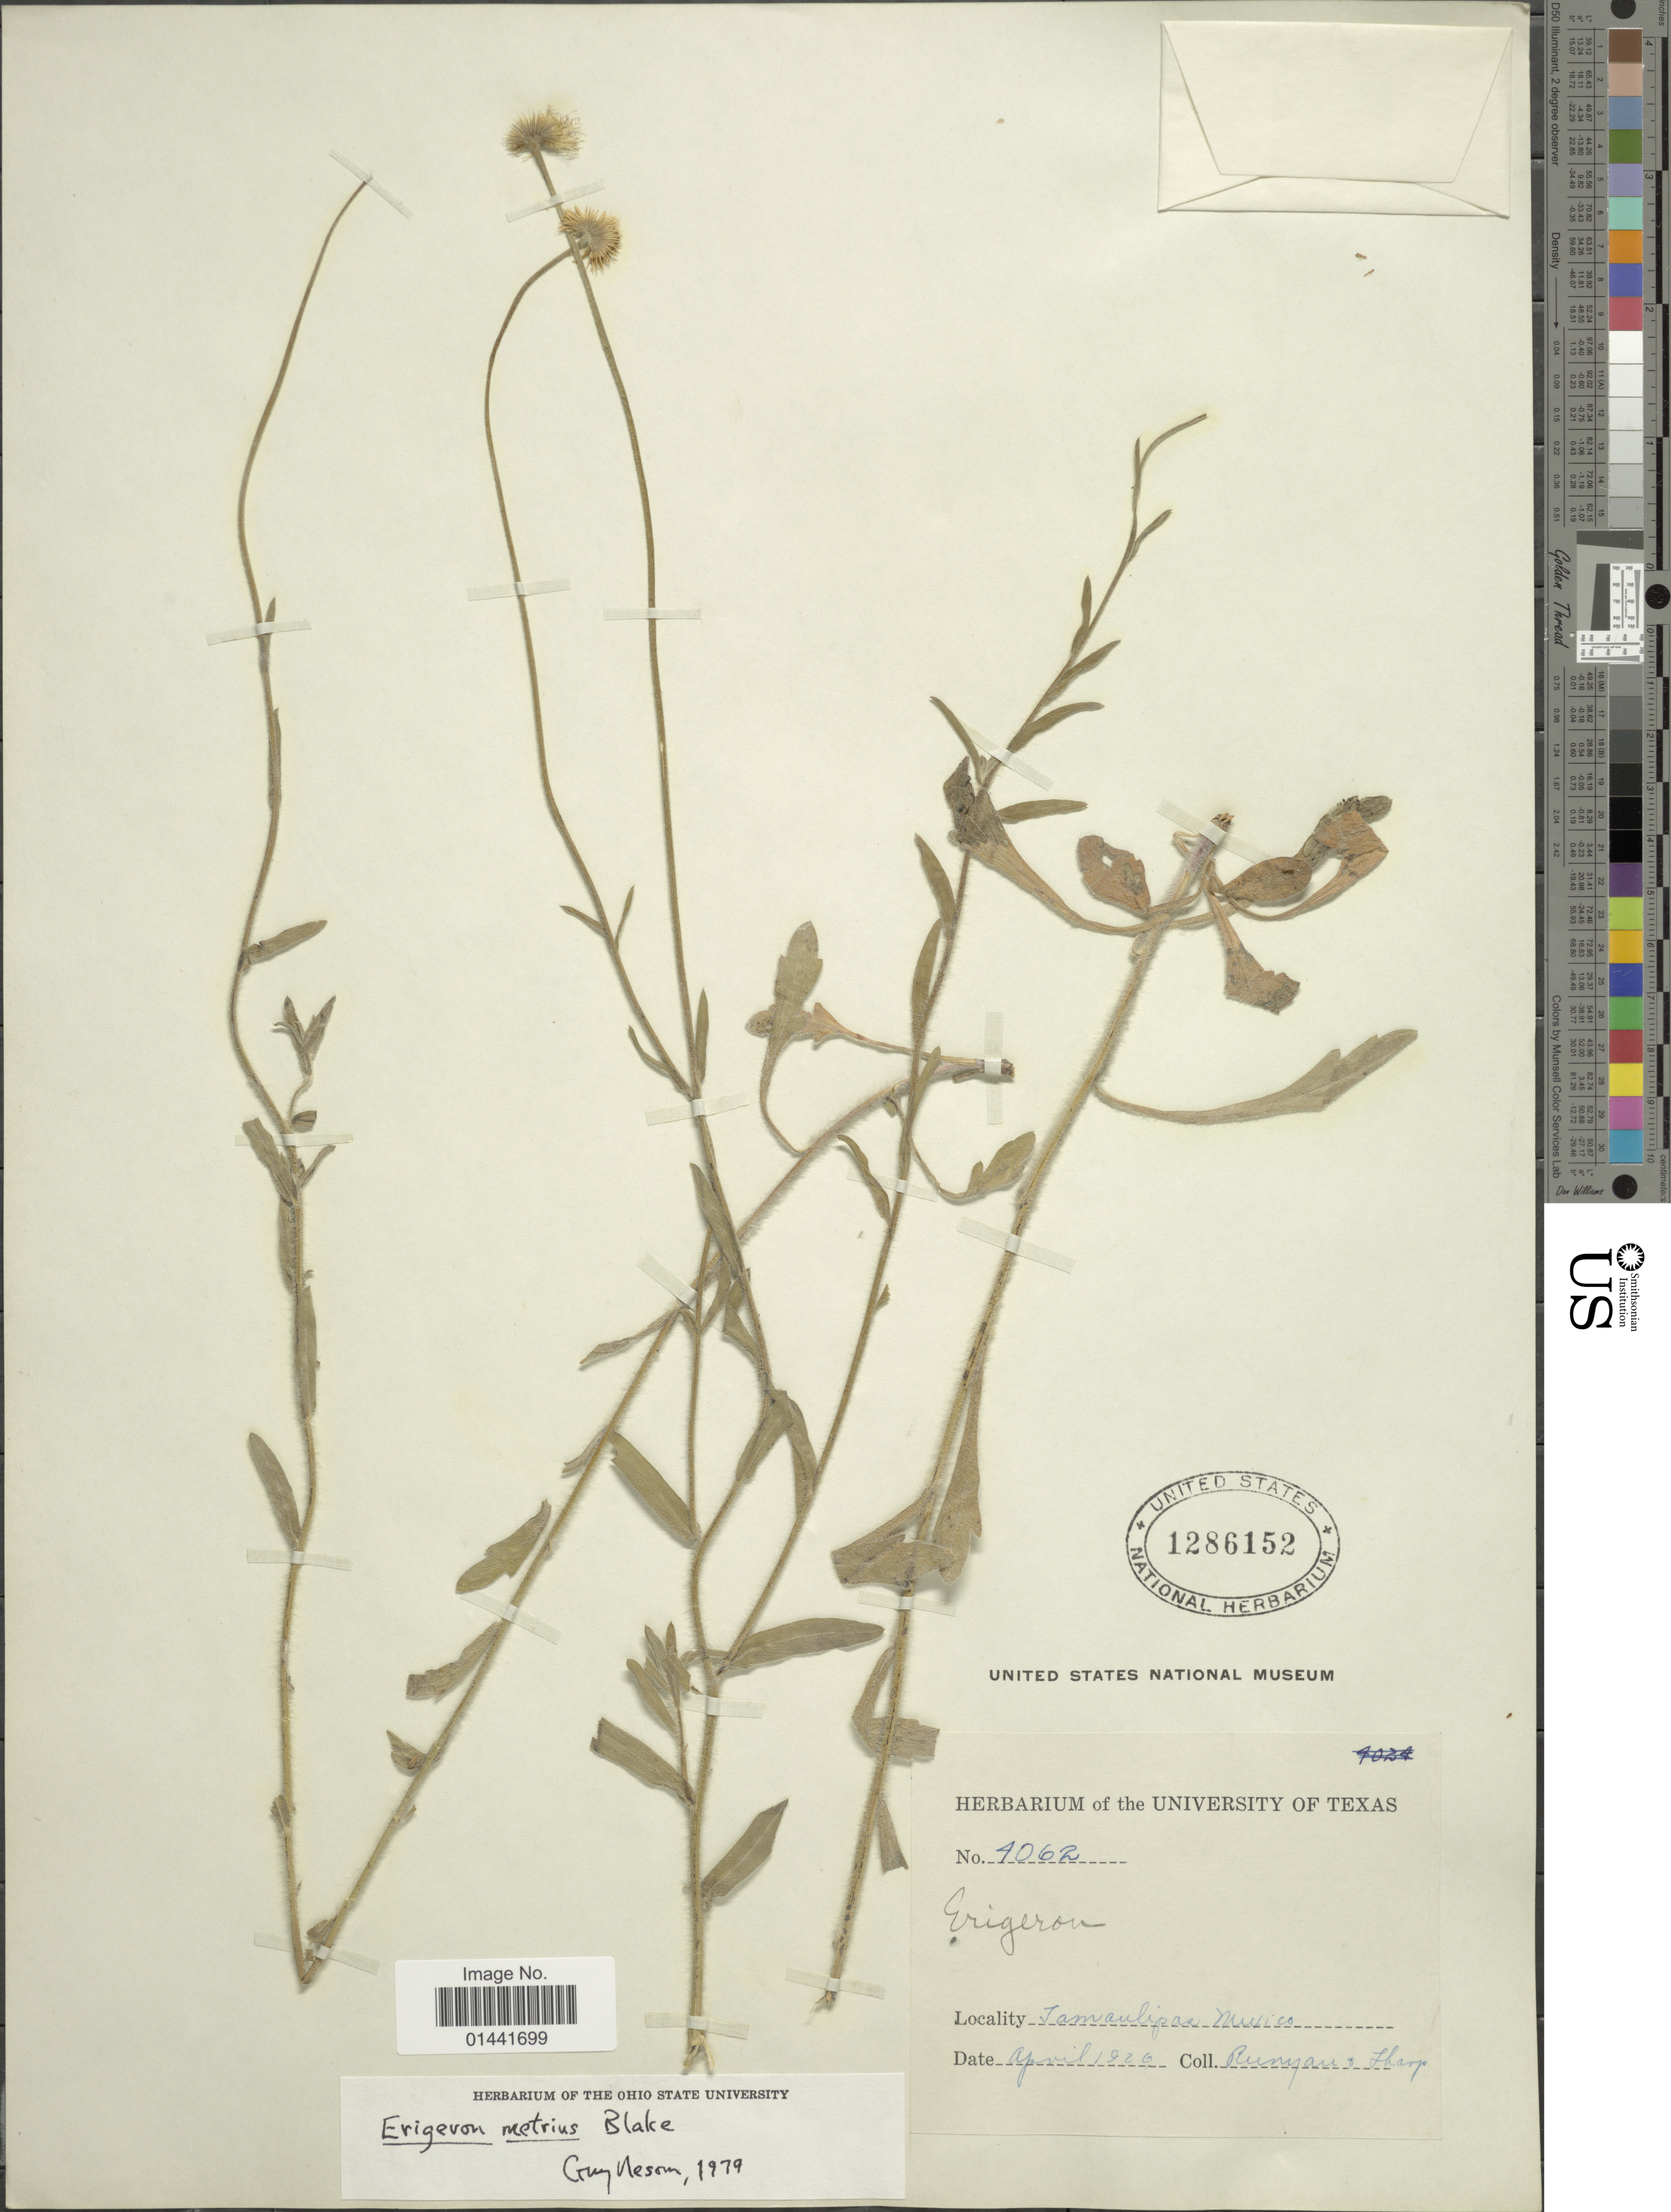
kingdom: Plantae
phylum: Tracheophyta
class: Magnoliopsida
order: Asterales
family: Asteraceae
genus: Erigeron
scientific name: Erigeron metrius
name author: S.F. Blake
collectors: -. Runyon & Tharp, --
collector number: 4062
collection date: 1926-04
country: Mexico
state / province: Tamaulipas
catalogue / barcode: US 1286152